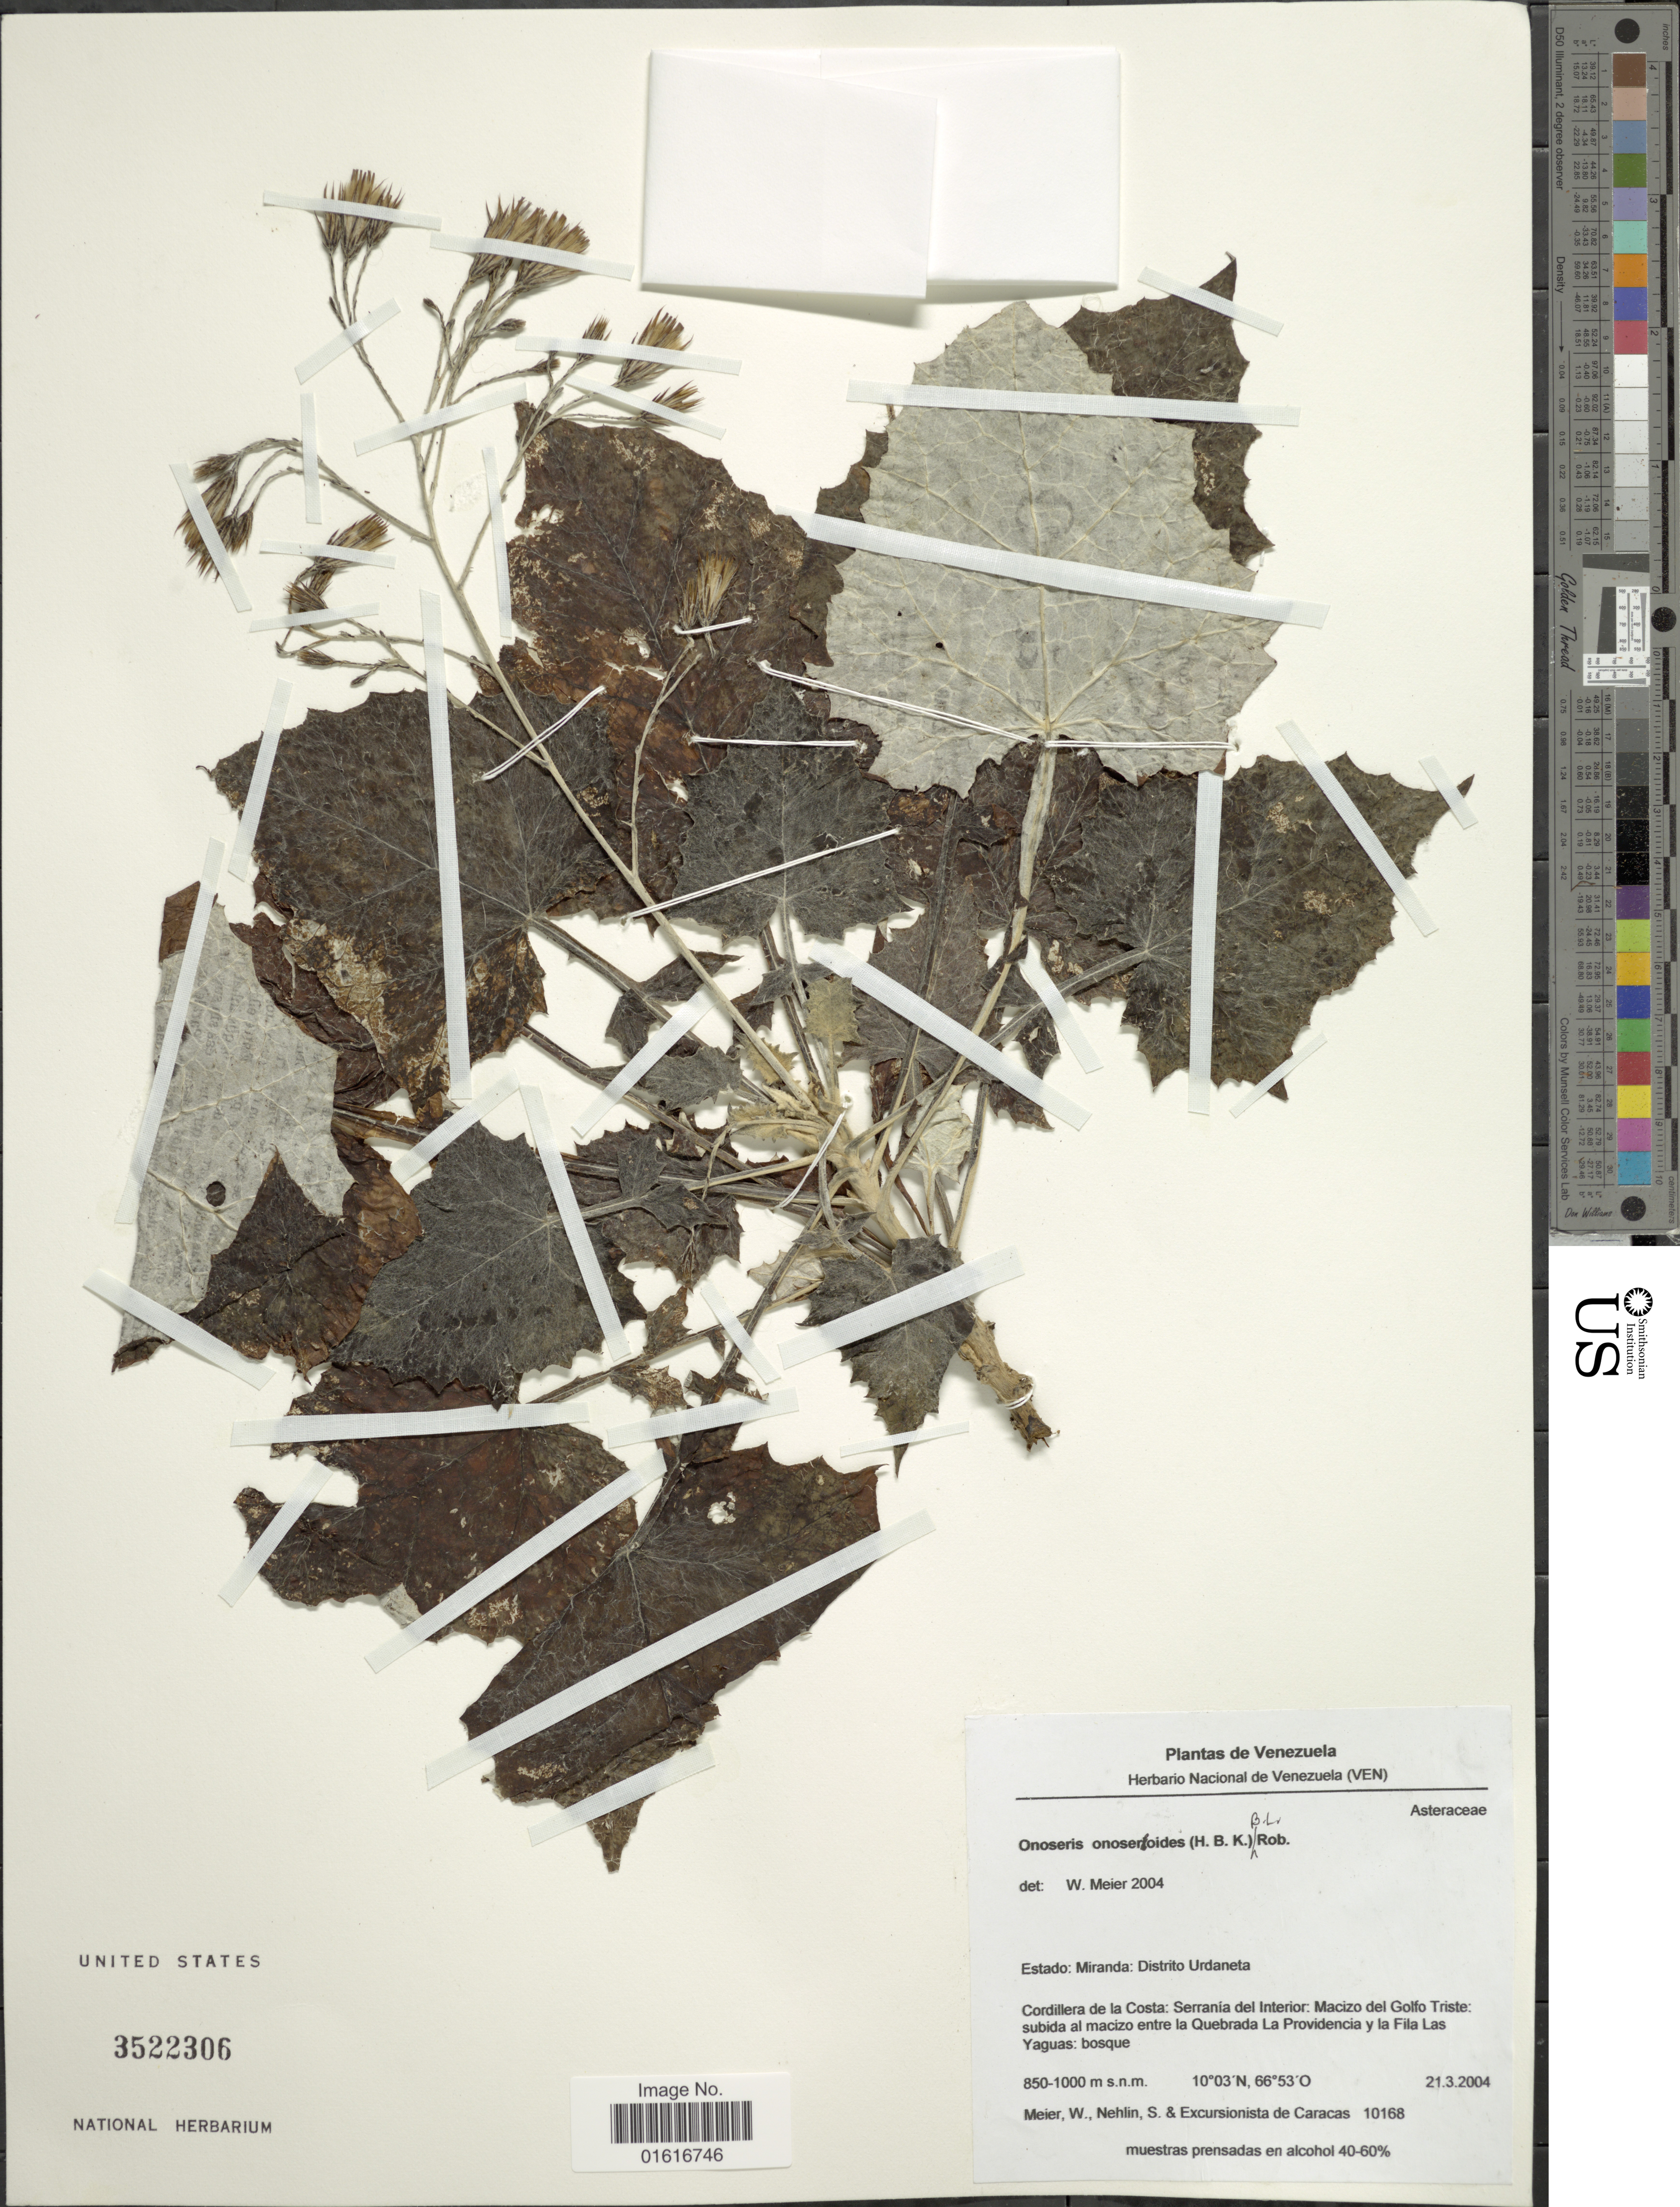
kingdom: Plantae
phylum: Tracheophyta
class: Magnoliopsida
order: Asterales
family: Asteraceae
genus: Onoseris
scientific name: Onoseris onoseroides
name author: (Kunth) B.L. Rob.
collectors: W. Meier, S. Nehlin & Excursionista de Caracas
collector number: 10168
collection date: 2004-03-21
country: Venezuela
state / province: Miranda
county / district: Urdaneta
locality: Cordillera de la Costa: Serrania del Interior: Macizo del Golfo Triste: subida al macizo entre la Quebrada la Providencia y la Fila Las Yaguas: bosque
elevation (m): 850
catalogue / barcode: US 3522306